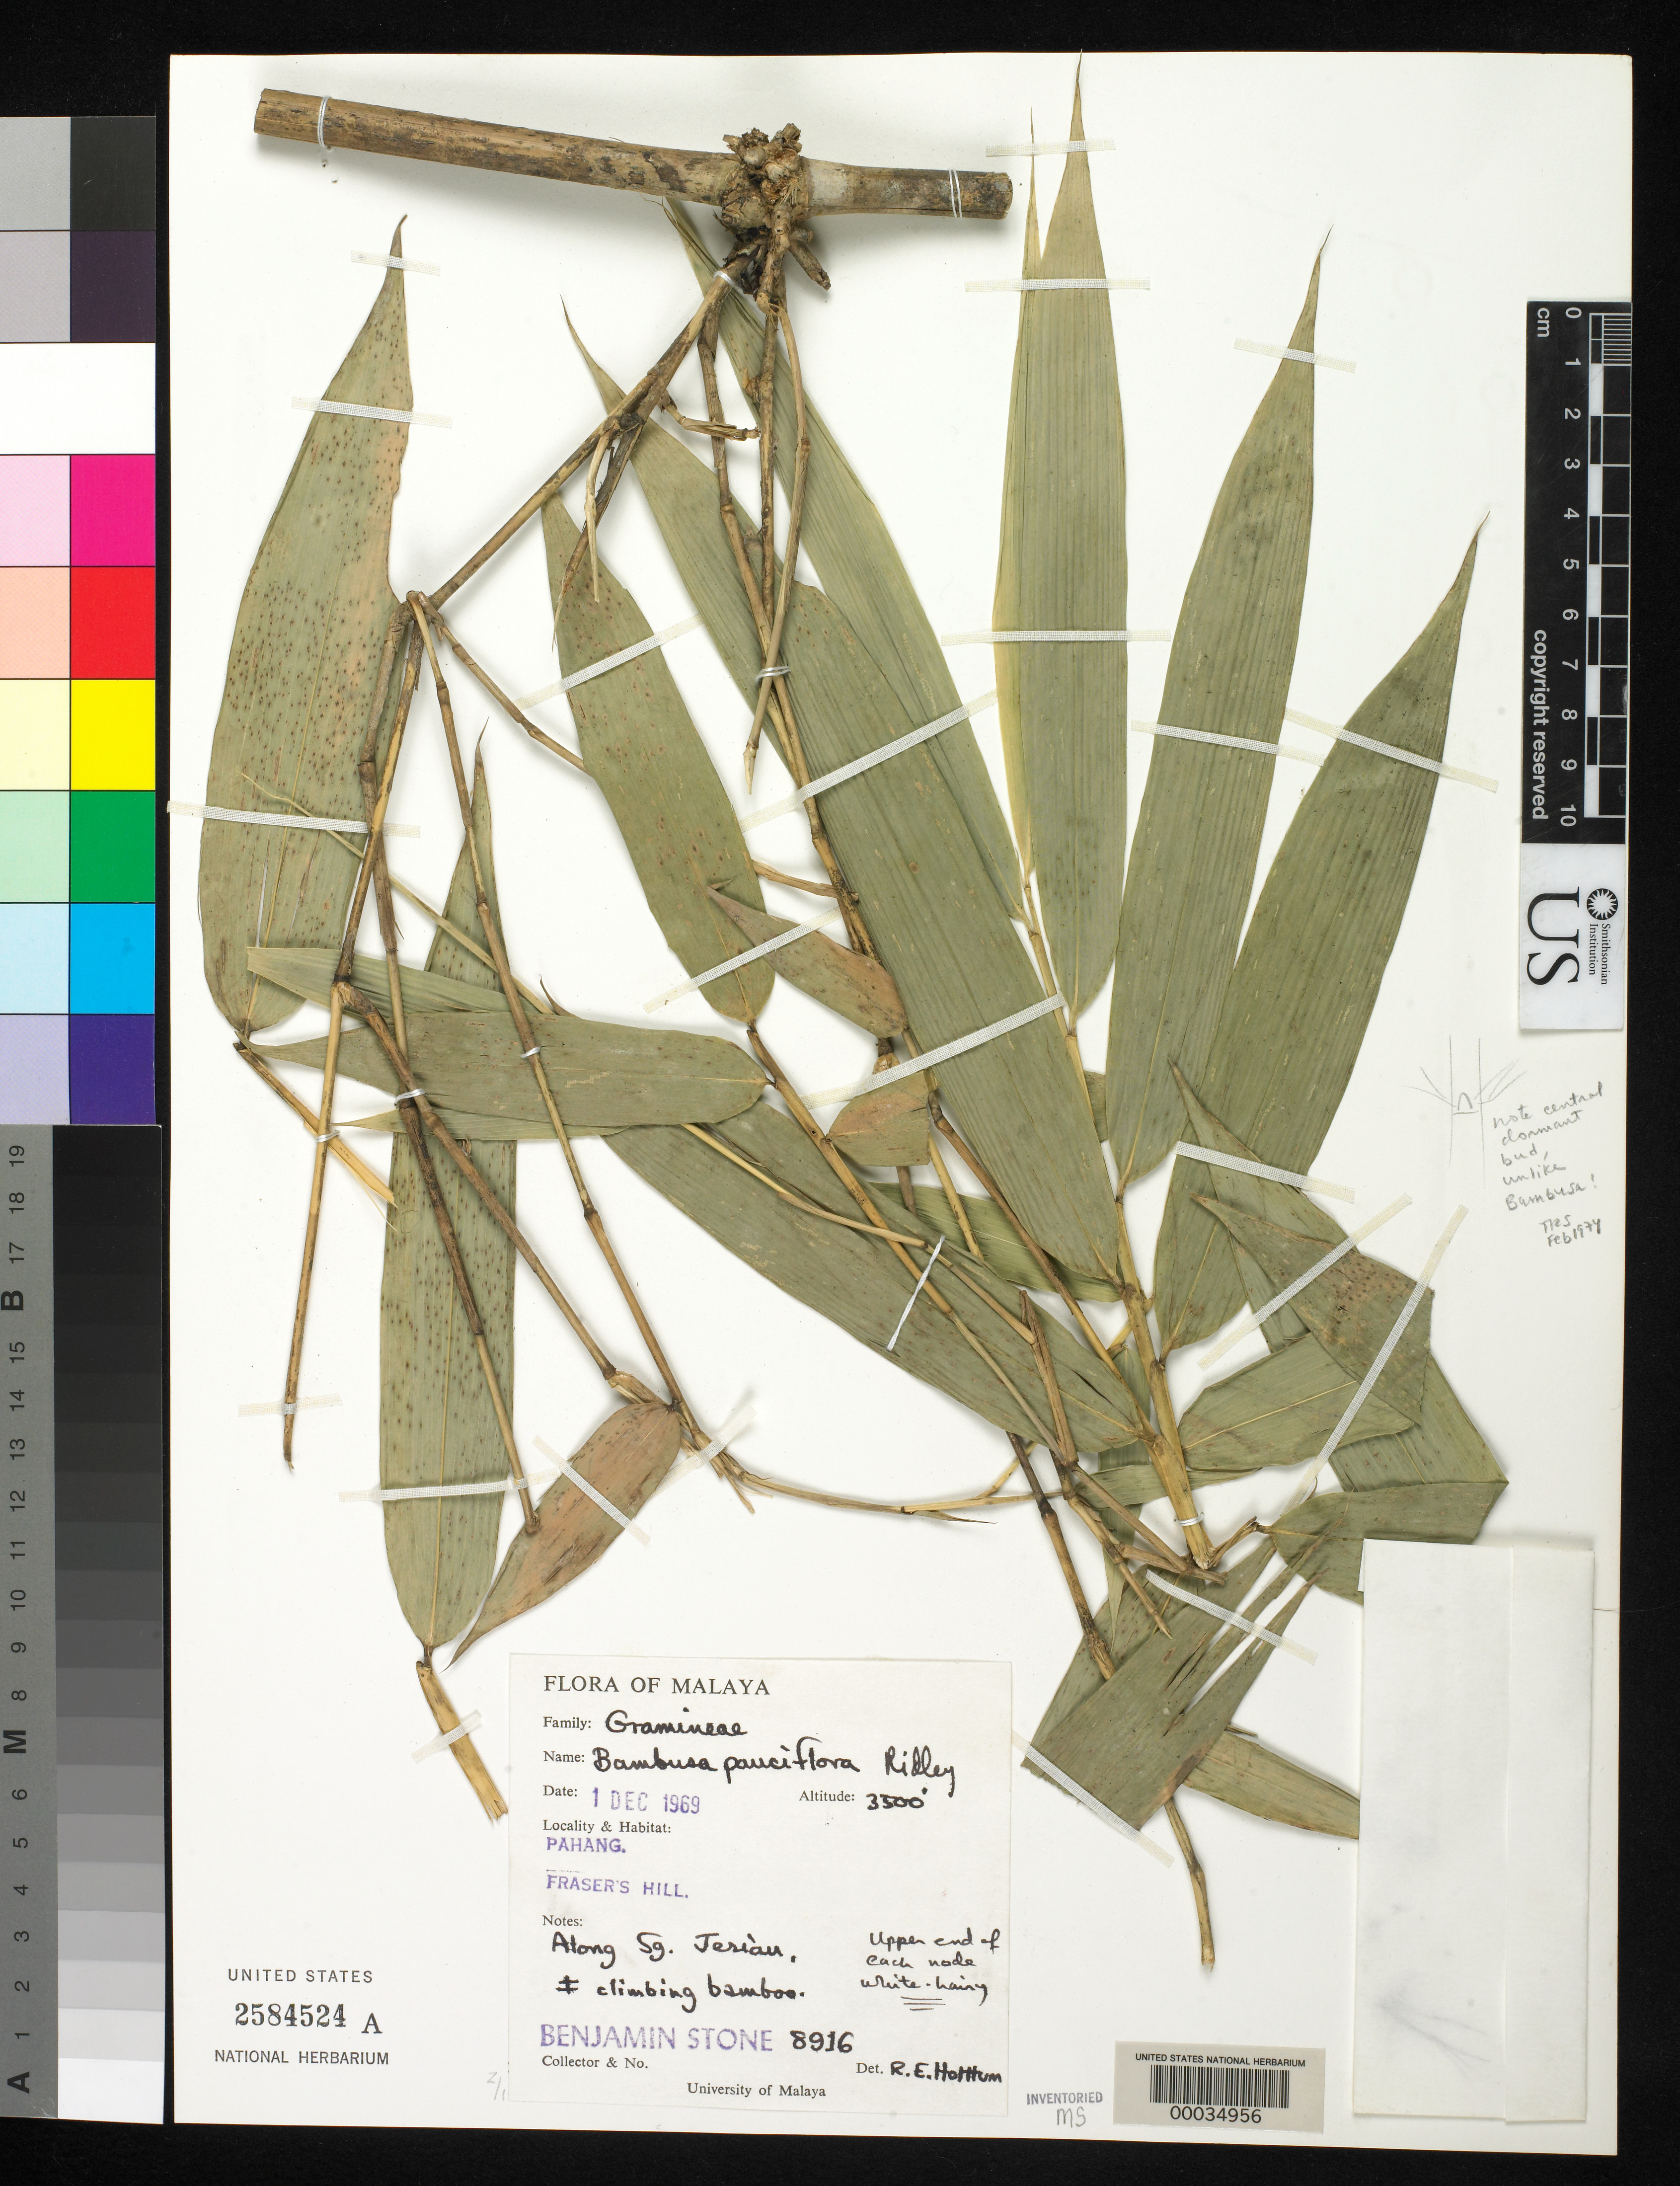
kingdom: Plantae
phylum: Tracheophyta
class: Liliopsida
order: Poales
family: Poaceae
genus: Maclurochloa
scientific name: Maclurochloa montana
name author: (Ridl.) K.M. Wong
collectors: B. C. Stone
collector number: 8916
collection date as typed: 01 Dec 1969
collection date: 1969-12-01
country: Malaysia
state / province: Pahang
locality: Fraser's hill [Malay Peninsula]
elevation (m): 1067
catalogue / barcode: US 2584524A